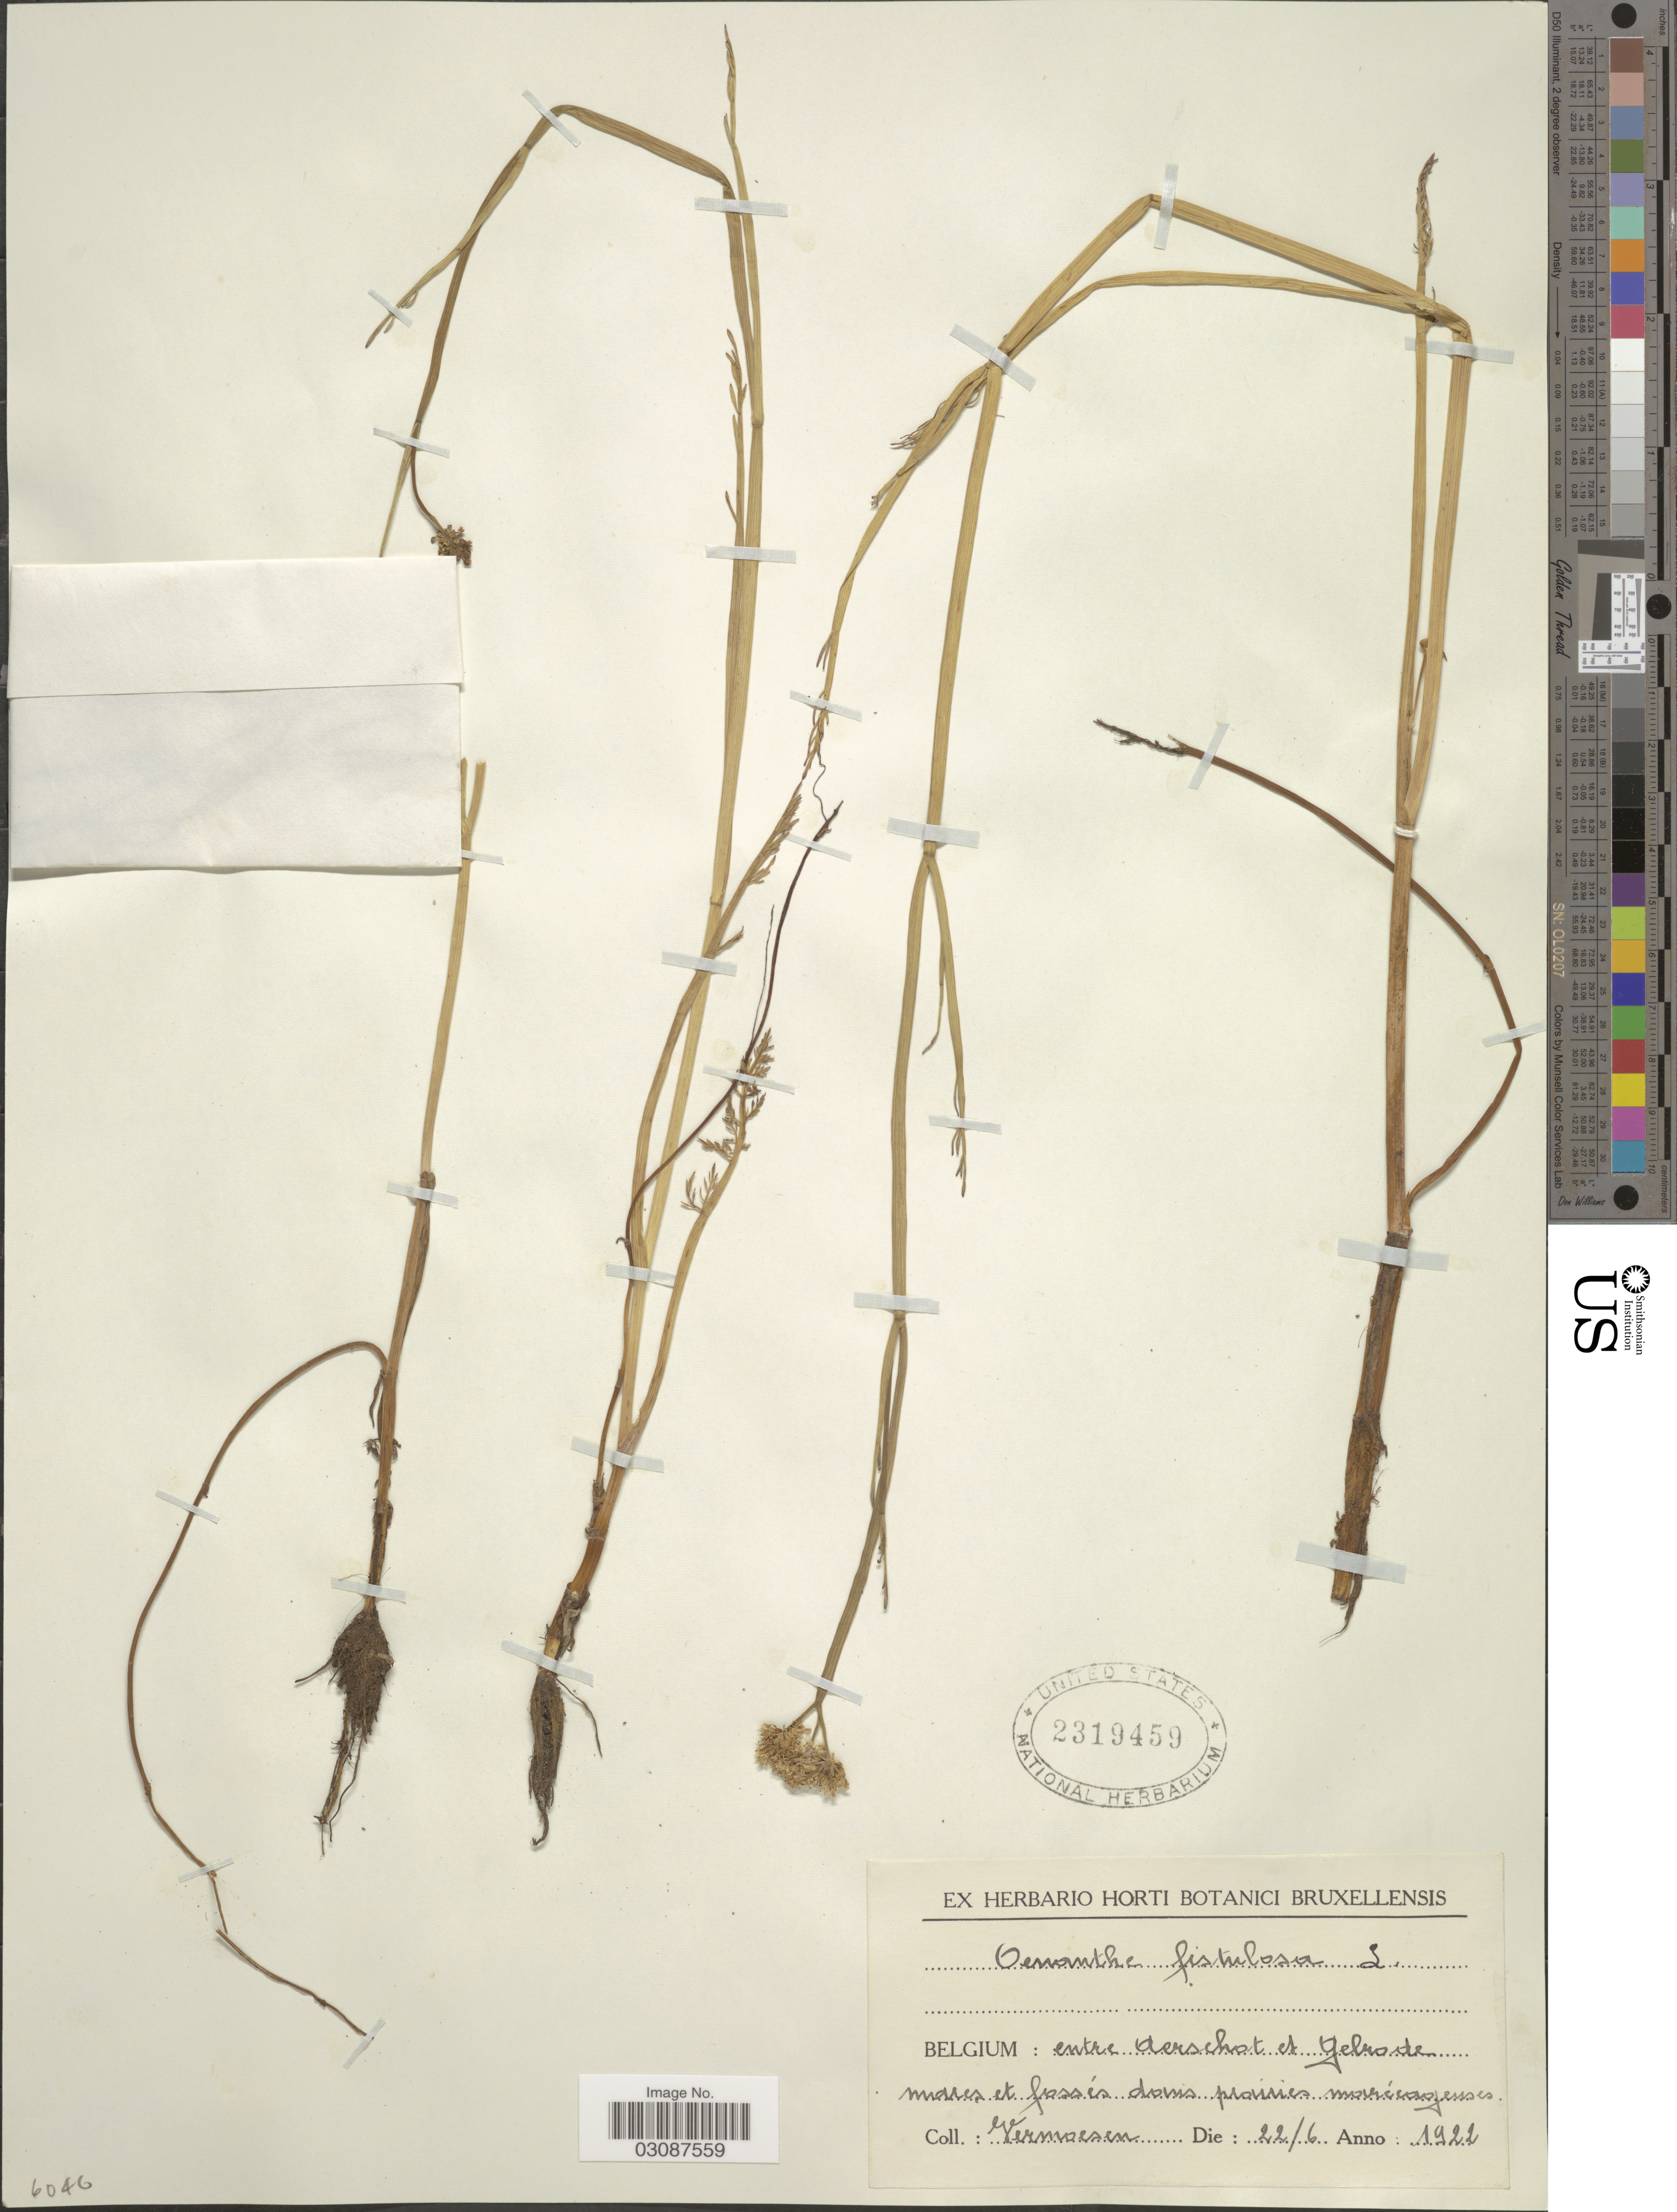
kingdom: Plantae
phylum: Tracheophyta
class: Magnoliopsida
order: Apiales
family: Apiaceae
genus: Oenanthe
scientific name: Oenanthe fistulosa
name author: L.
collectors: -- Vermoesen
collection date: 1922-06-22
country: Belgium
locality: Entre Aerschot et Gebrode mares et fossés donis prairies marécagenses.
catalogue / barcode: US 2319459